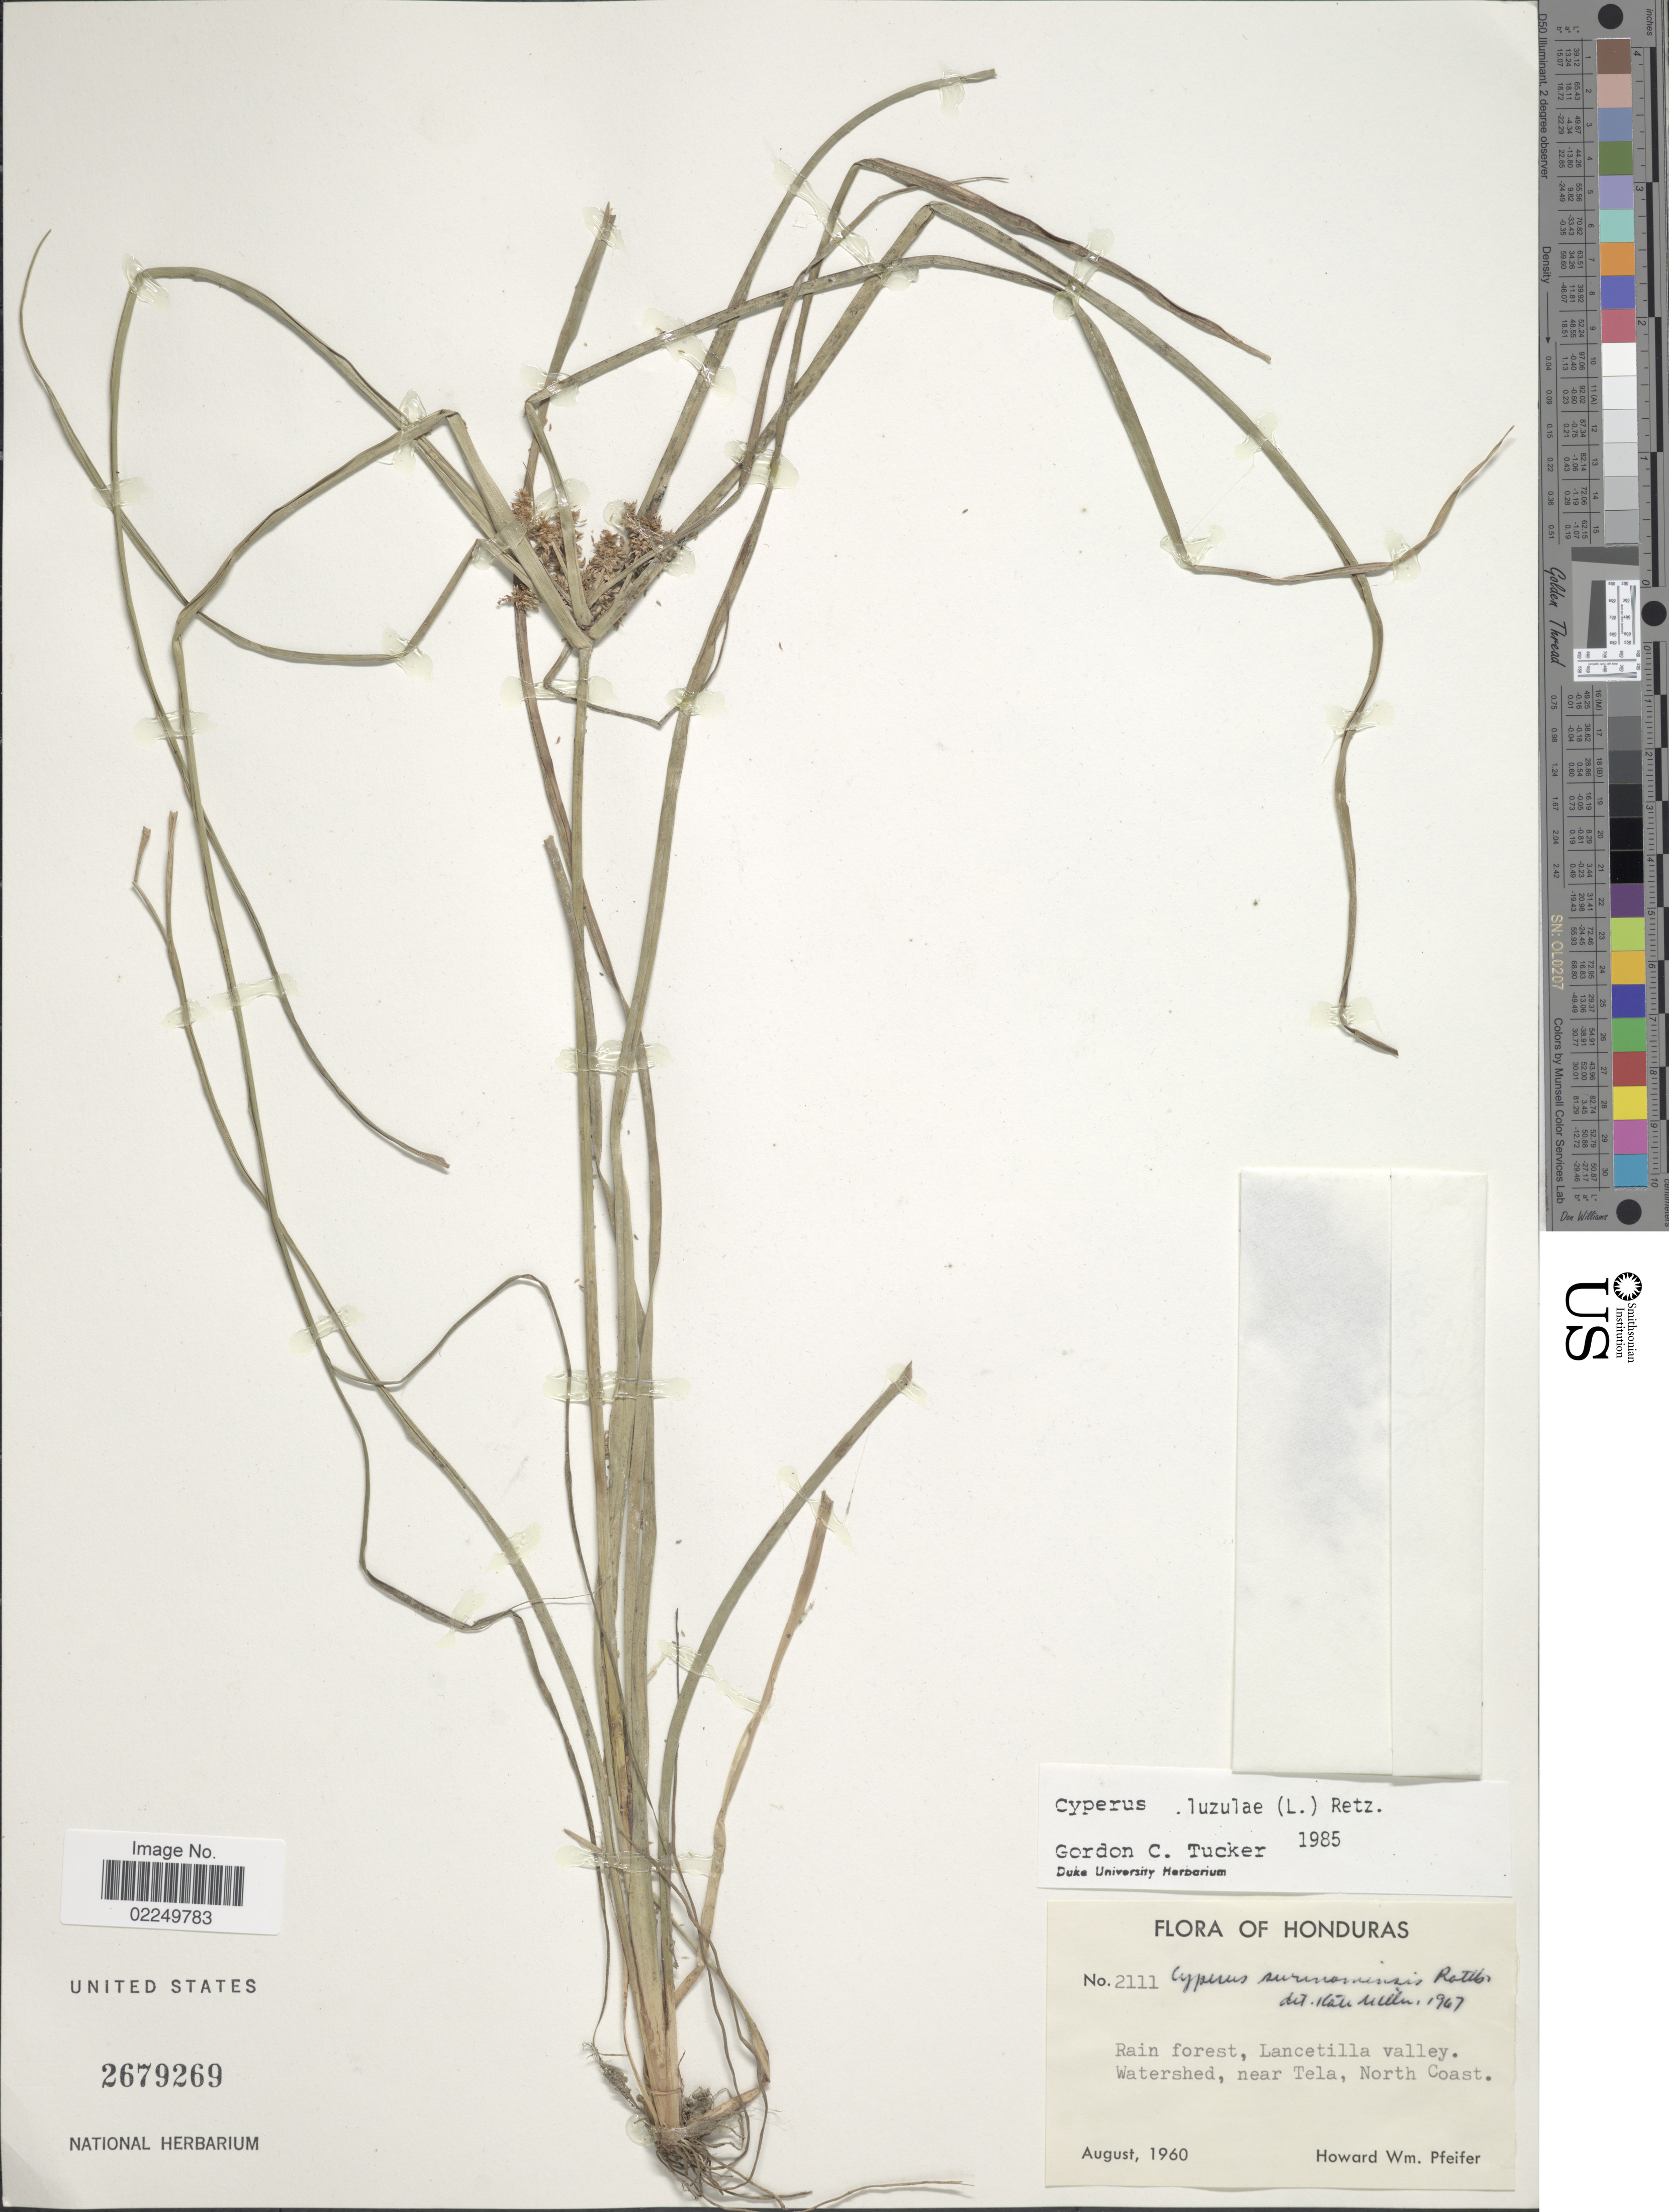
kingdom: Plantae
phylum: Tracheophyta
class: Liliopsida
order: Poales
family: Cyperaceae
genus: Cyperus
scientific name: Cyperus luzulae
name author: (L.) Rottb. ex Retz.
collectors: H. W. Pfeifer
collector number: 2111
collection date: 1960-08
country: Honduras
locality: Rain forest, Lancetilla valley, Watershed, near Tela, North Coast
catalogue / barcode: US 2679269